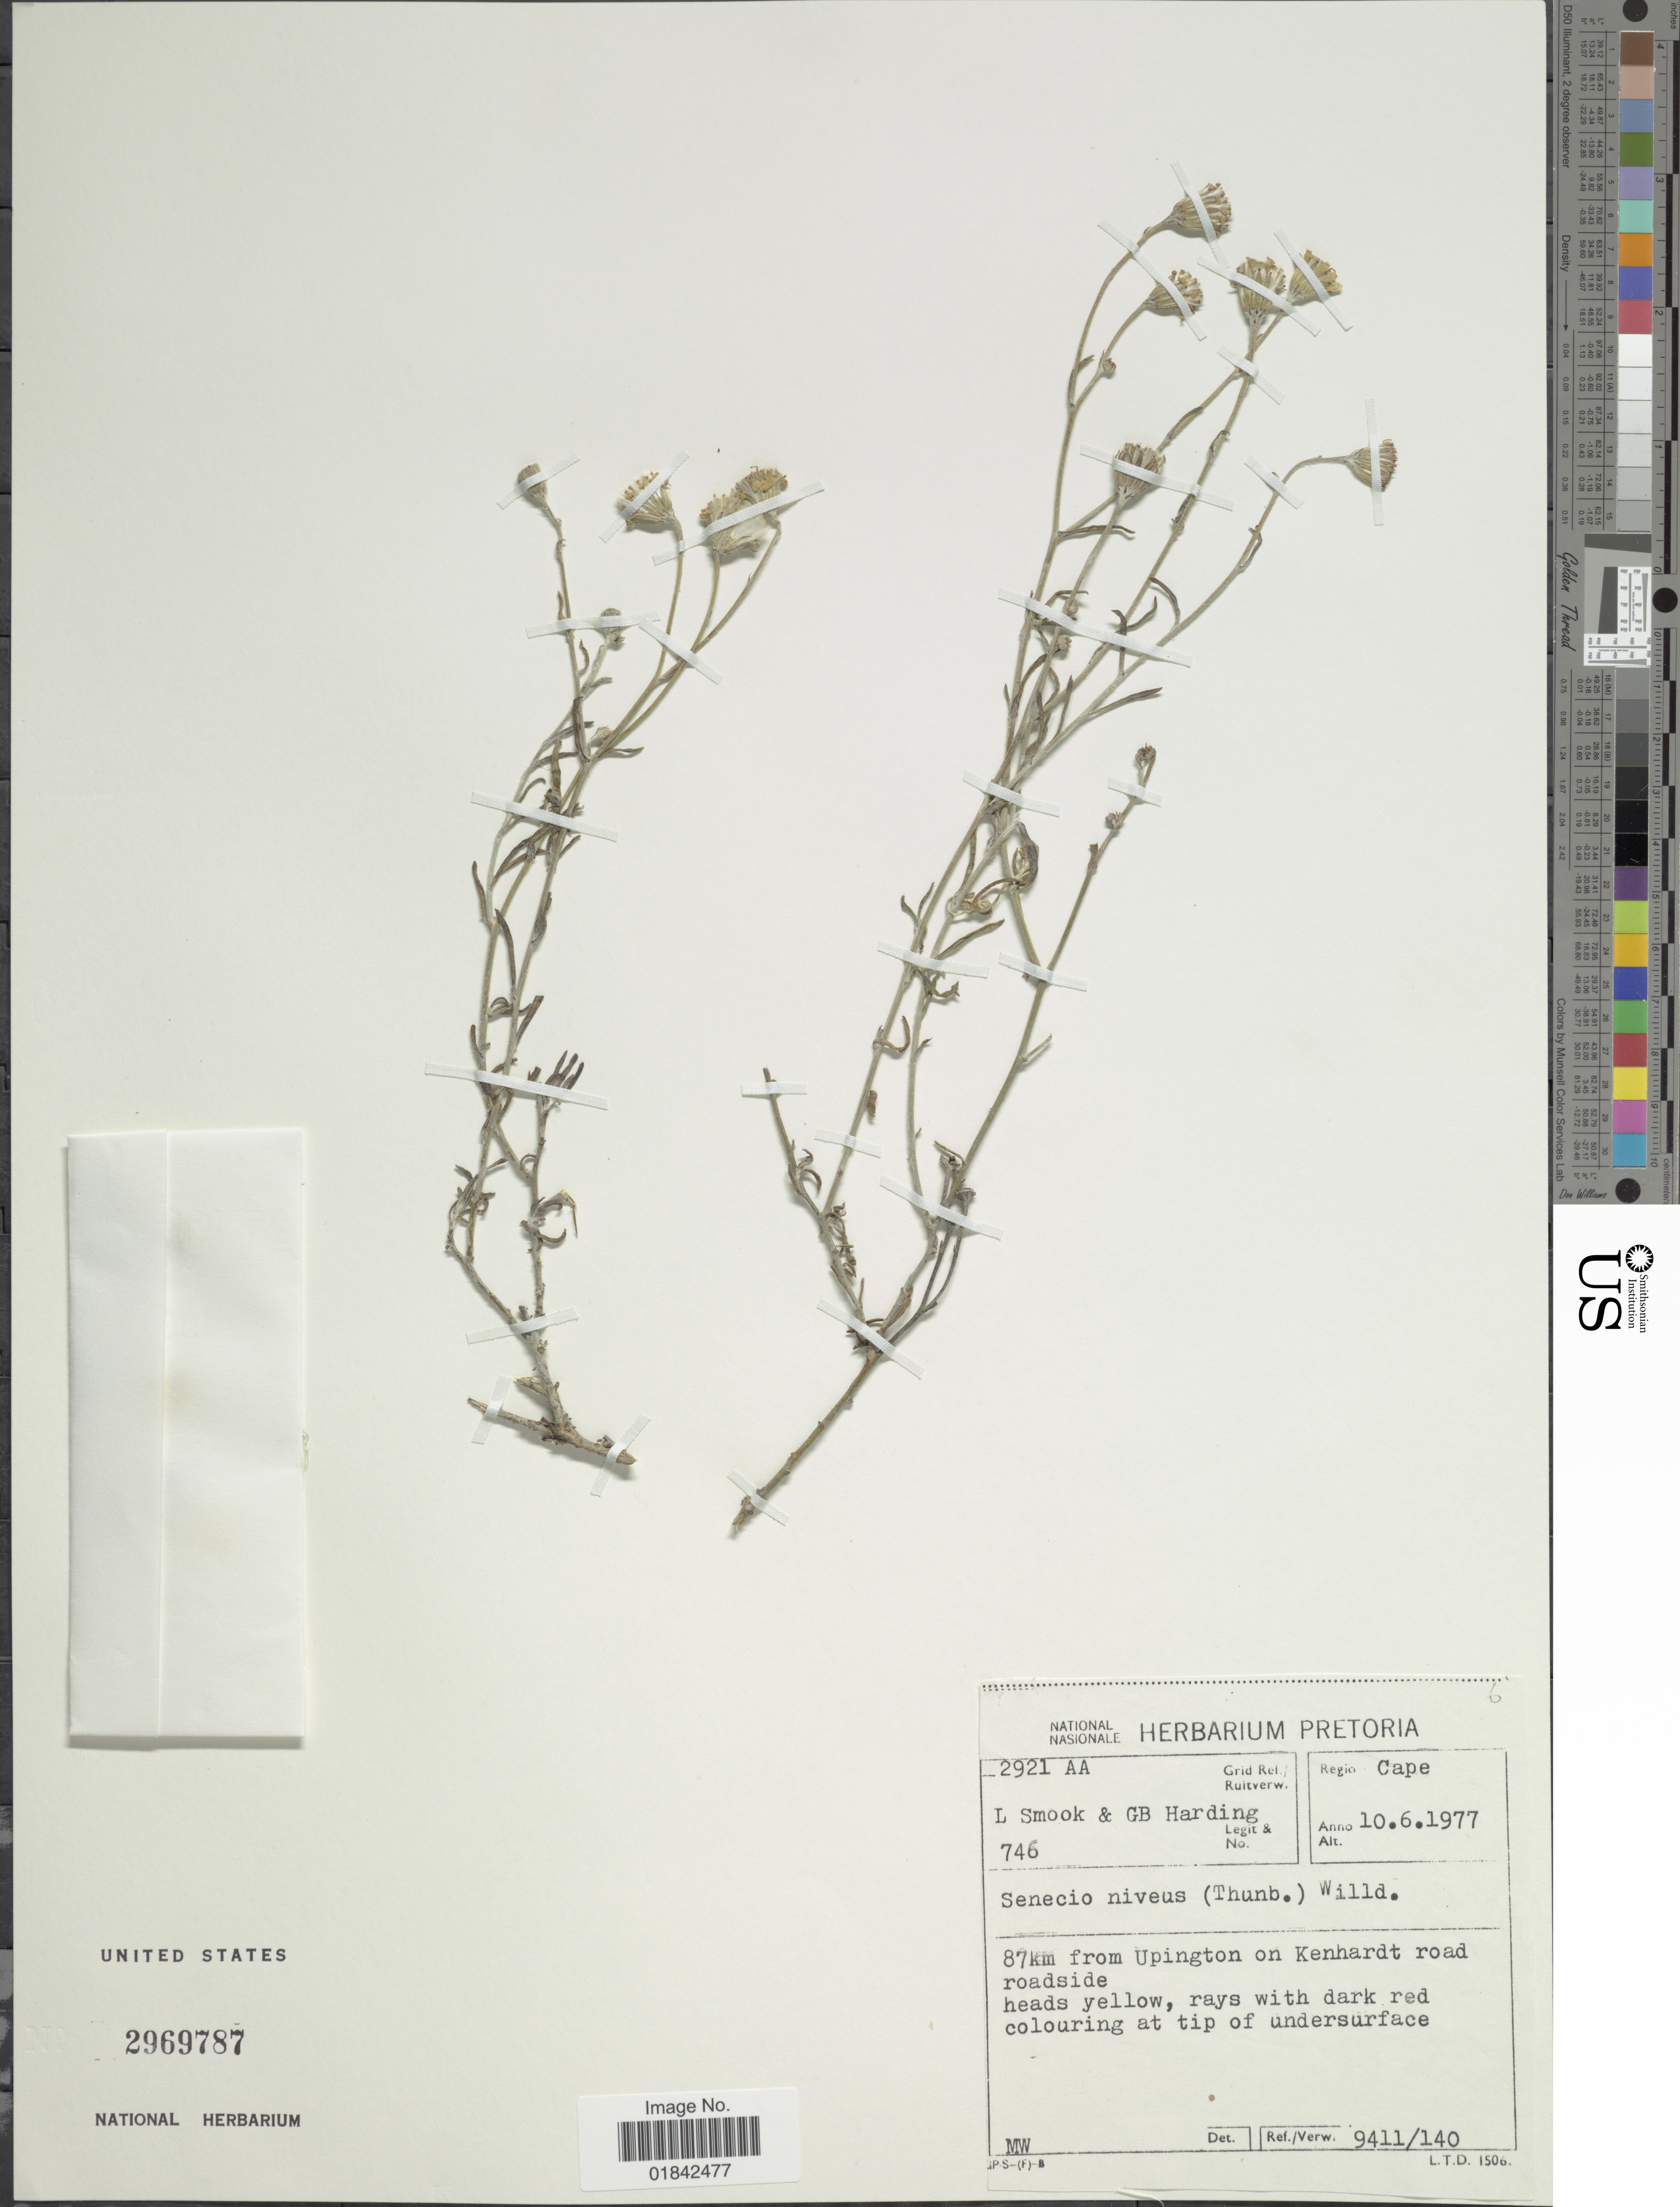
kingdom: Plantae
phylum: Tracheophyta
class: Magnoliopsida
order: Asterales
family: Asteraceae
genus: Senecio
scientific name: Senecio niveus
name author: (Thunb.) Willd.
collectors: L. Smook & G. Harding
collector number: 746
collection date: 1977-06-10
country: South Africa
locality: Regio Cape. 87 km from Upington on Kernhardt road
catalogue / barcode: US 2969787